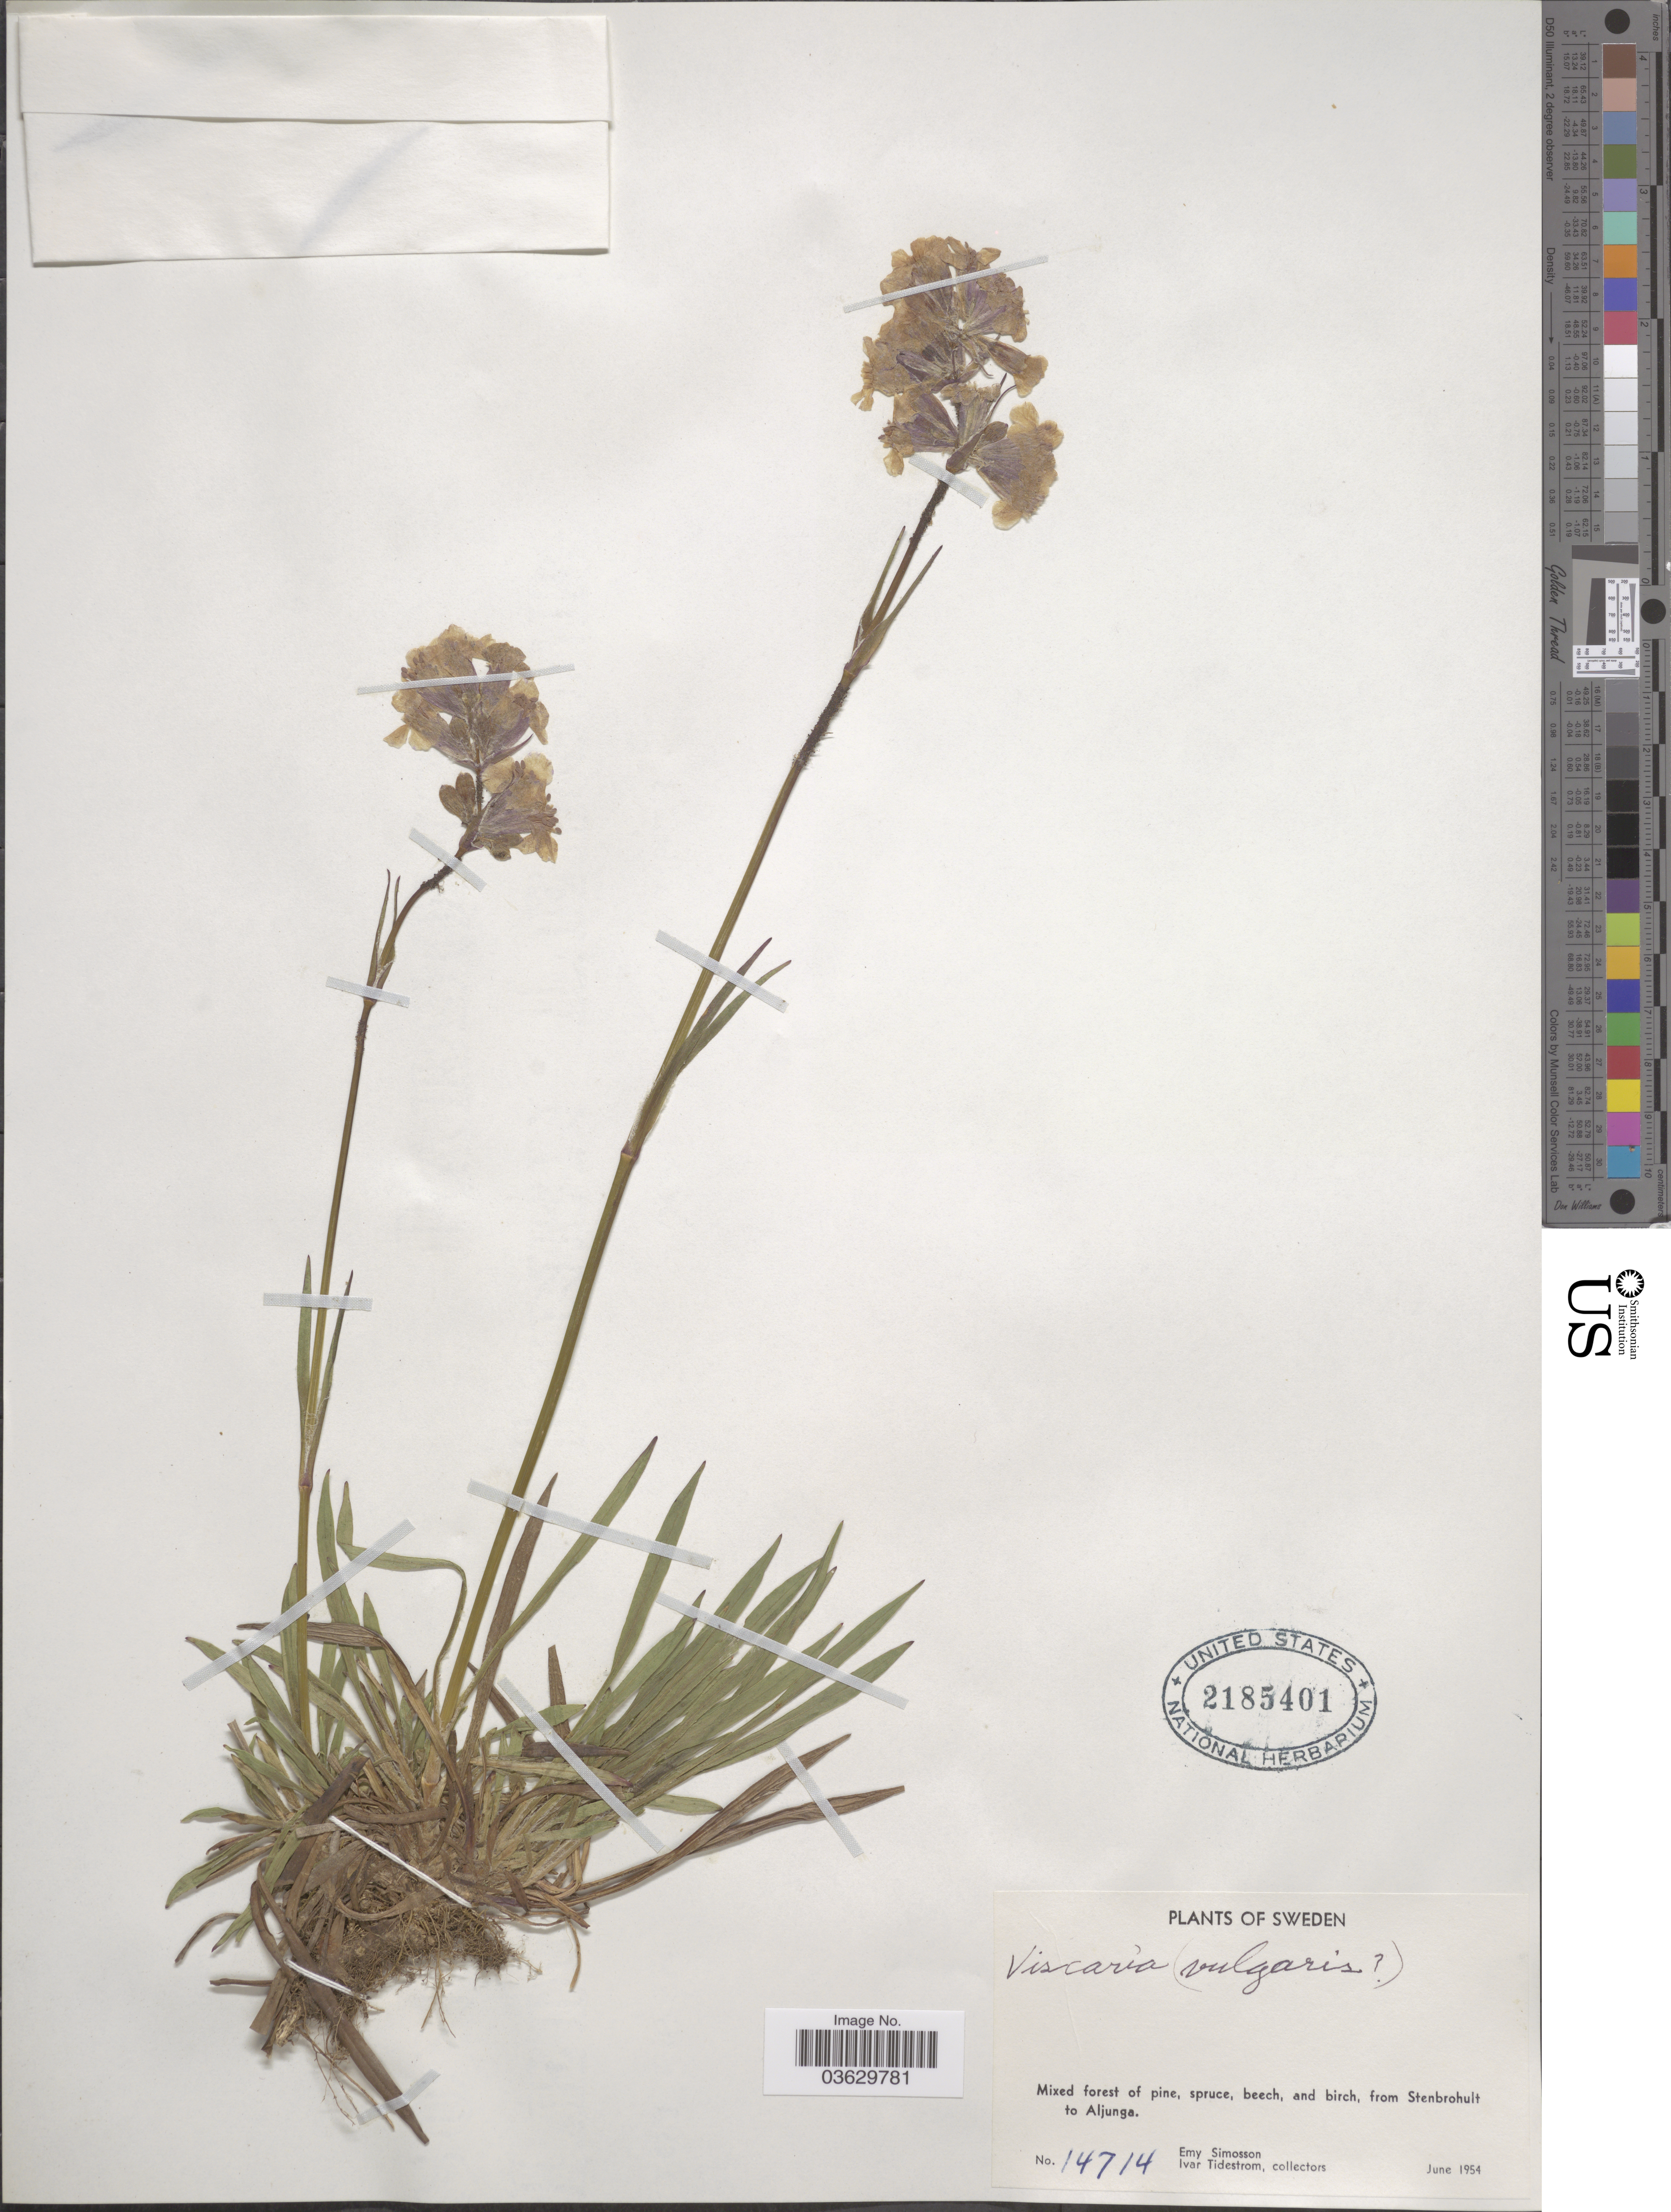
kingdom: Plantae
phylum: Tracheophyta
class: Magnoliopsida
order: Caryophyllales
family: Caryophyllaceae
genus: Viscaria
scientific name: Viscaria vulgaris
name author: Bernh.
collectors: E. Simosson & I. F. Tidestrom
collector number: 14714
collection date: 1954-06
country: Sweden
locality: Mixed forest of pine, spruce, beech, and birch, from Stenbrohult to Aljunga.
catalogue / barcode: US 2185401